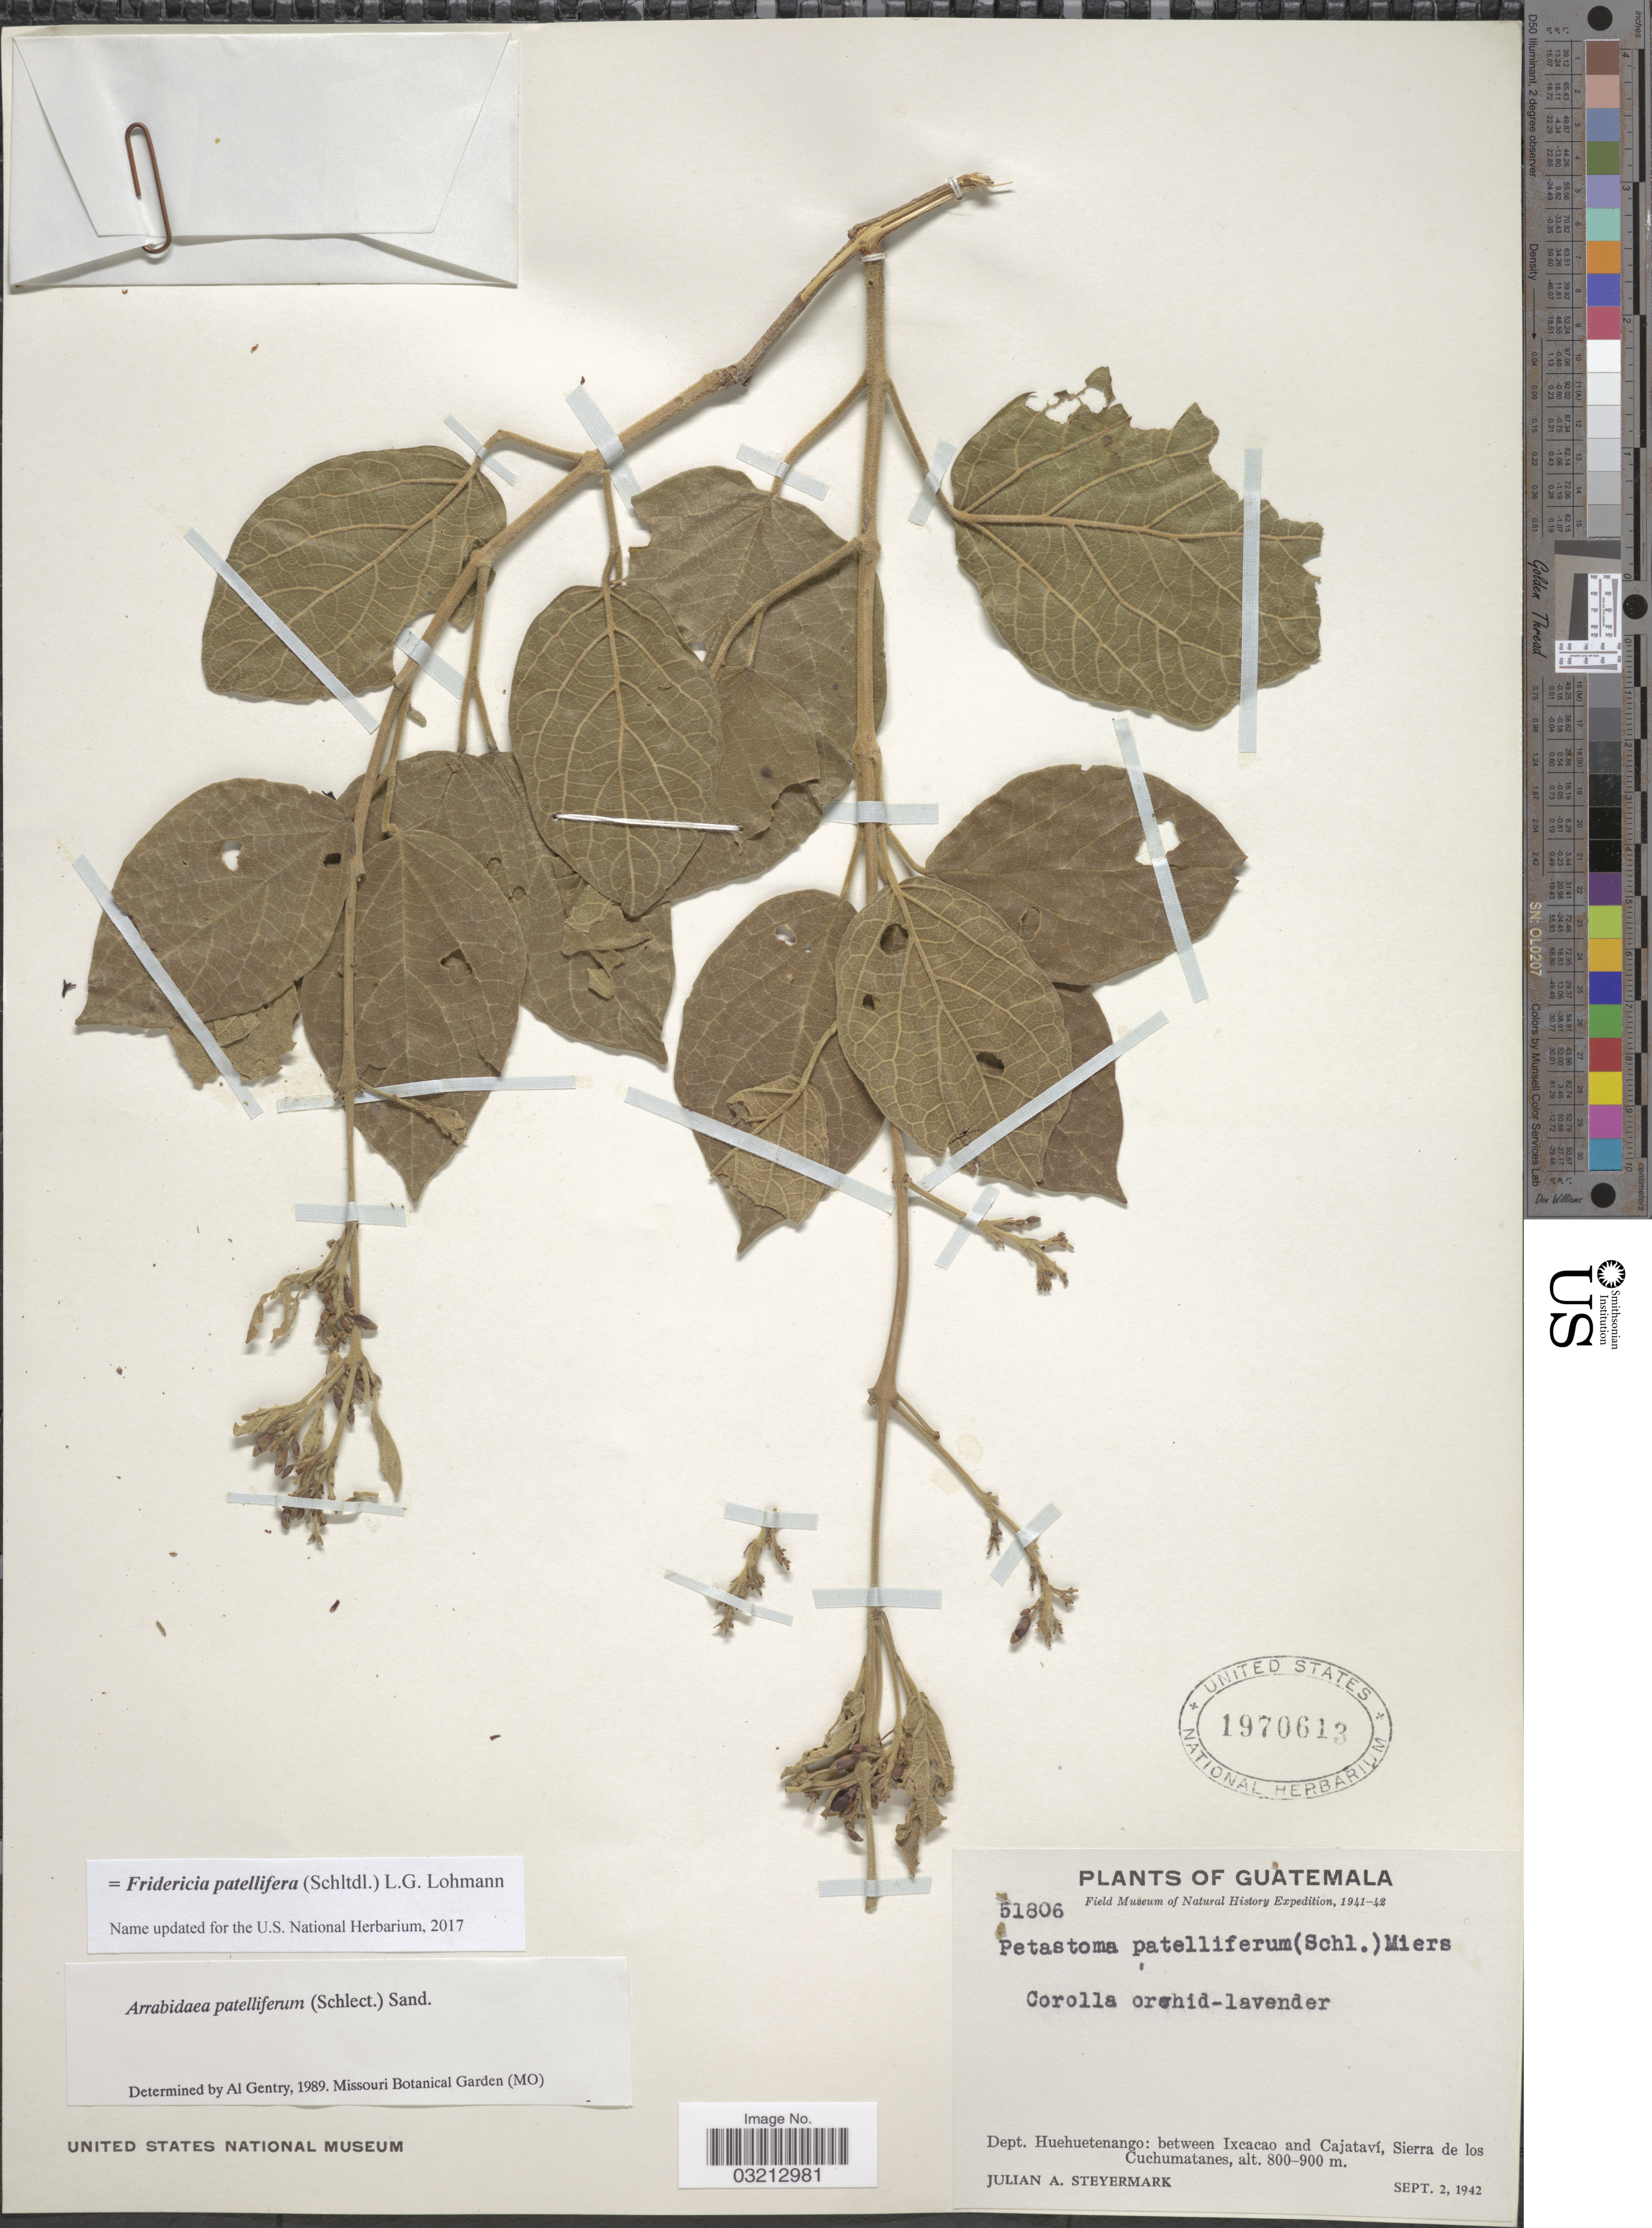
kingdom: Plantae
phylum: Tracheophyta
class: Magnoliopsida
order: Lamiales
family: Bignoniaceae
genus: Fridericia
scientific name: Fridericia patellifera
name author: (Schltdl.) L.G. Lohmann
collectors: J. Steyermark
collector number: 51806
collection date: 1942-09-02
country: Guatemala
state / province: Huehuetenango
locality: Dept. Huehuetenango: between Ixcacao and Cajataví, Sierra de los Cuchumatanes.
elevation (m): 800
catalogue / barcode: US 1970613